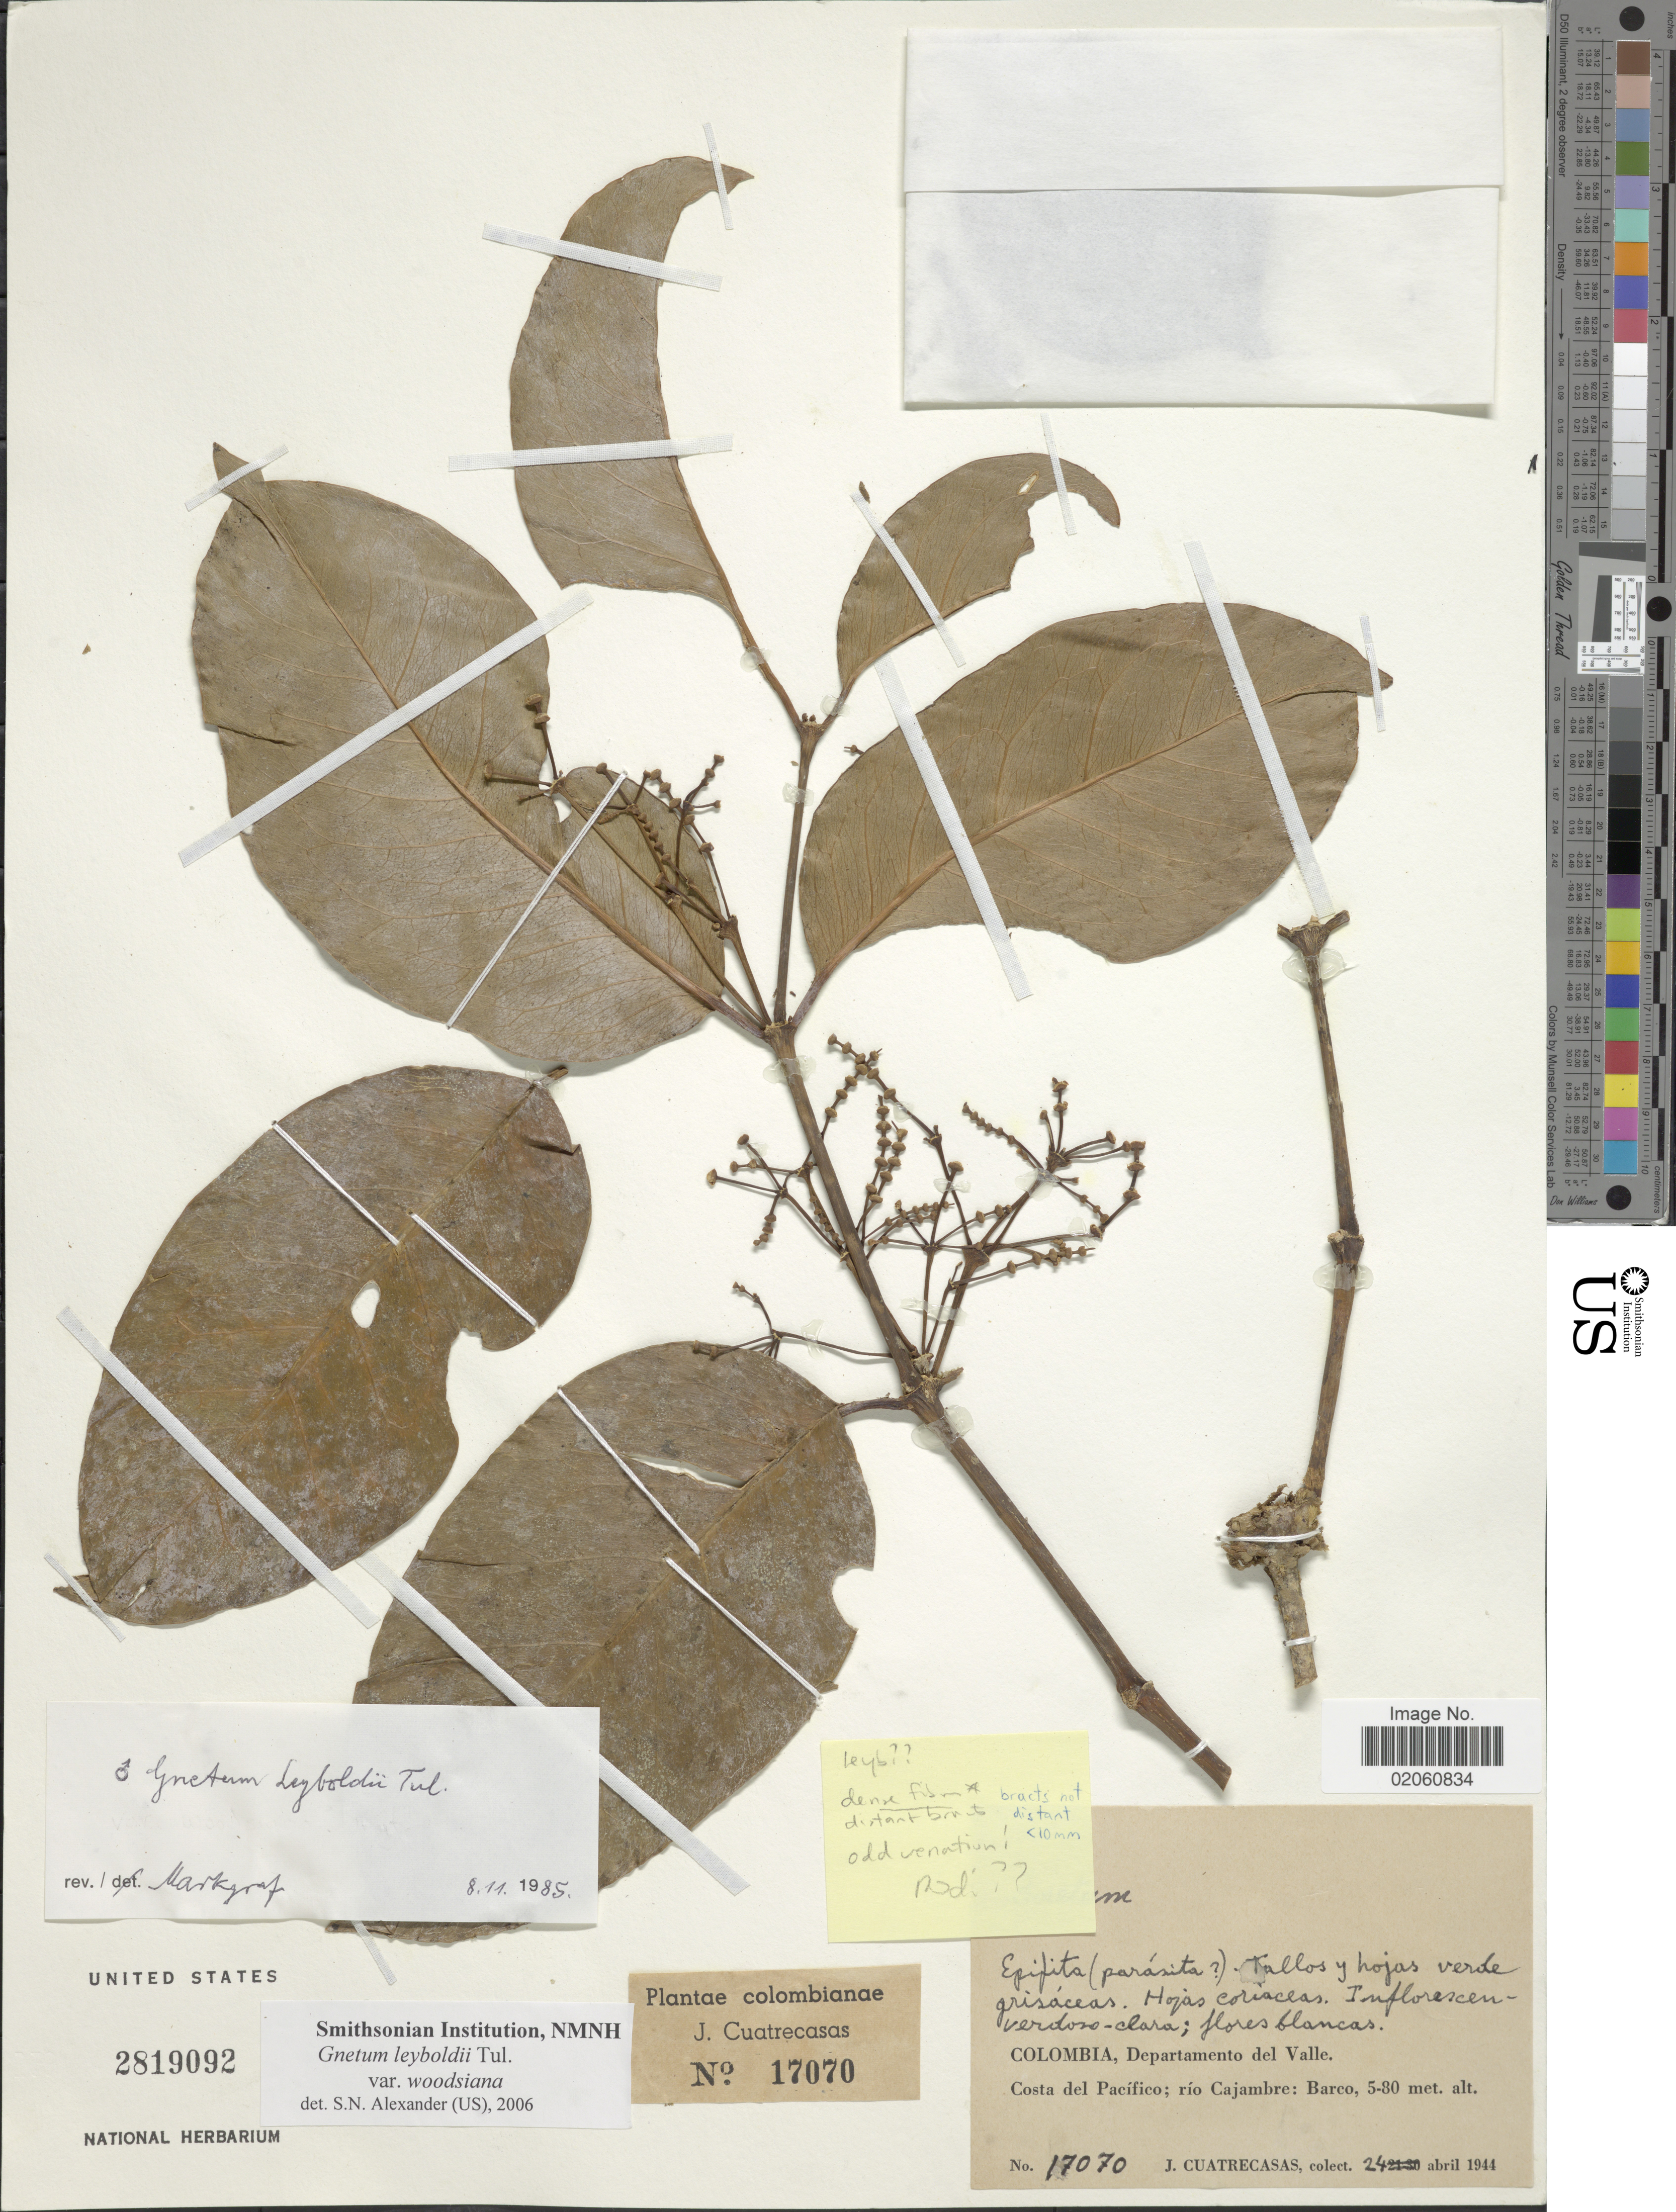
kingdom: Plantae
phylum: Tracheophyta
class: Gnetopsida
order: Gnetales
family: Gnetaceae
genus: Gnetum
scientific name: Gnetum leyboldii var. woodsonianum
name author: Markgr.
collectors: J. Cuatrecasas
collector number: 17070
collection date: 1944-04-24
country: Colombia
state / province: Valle del Cauca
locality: Departamento del Valle, Costa del Pacífico; río Cajambre: Barco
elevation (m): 5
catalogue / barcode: US 2819092